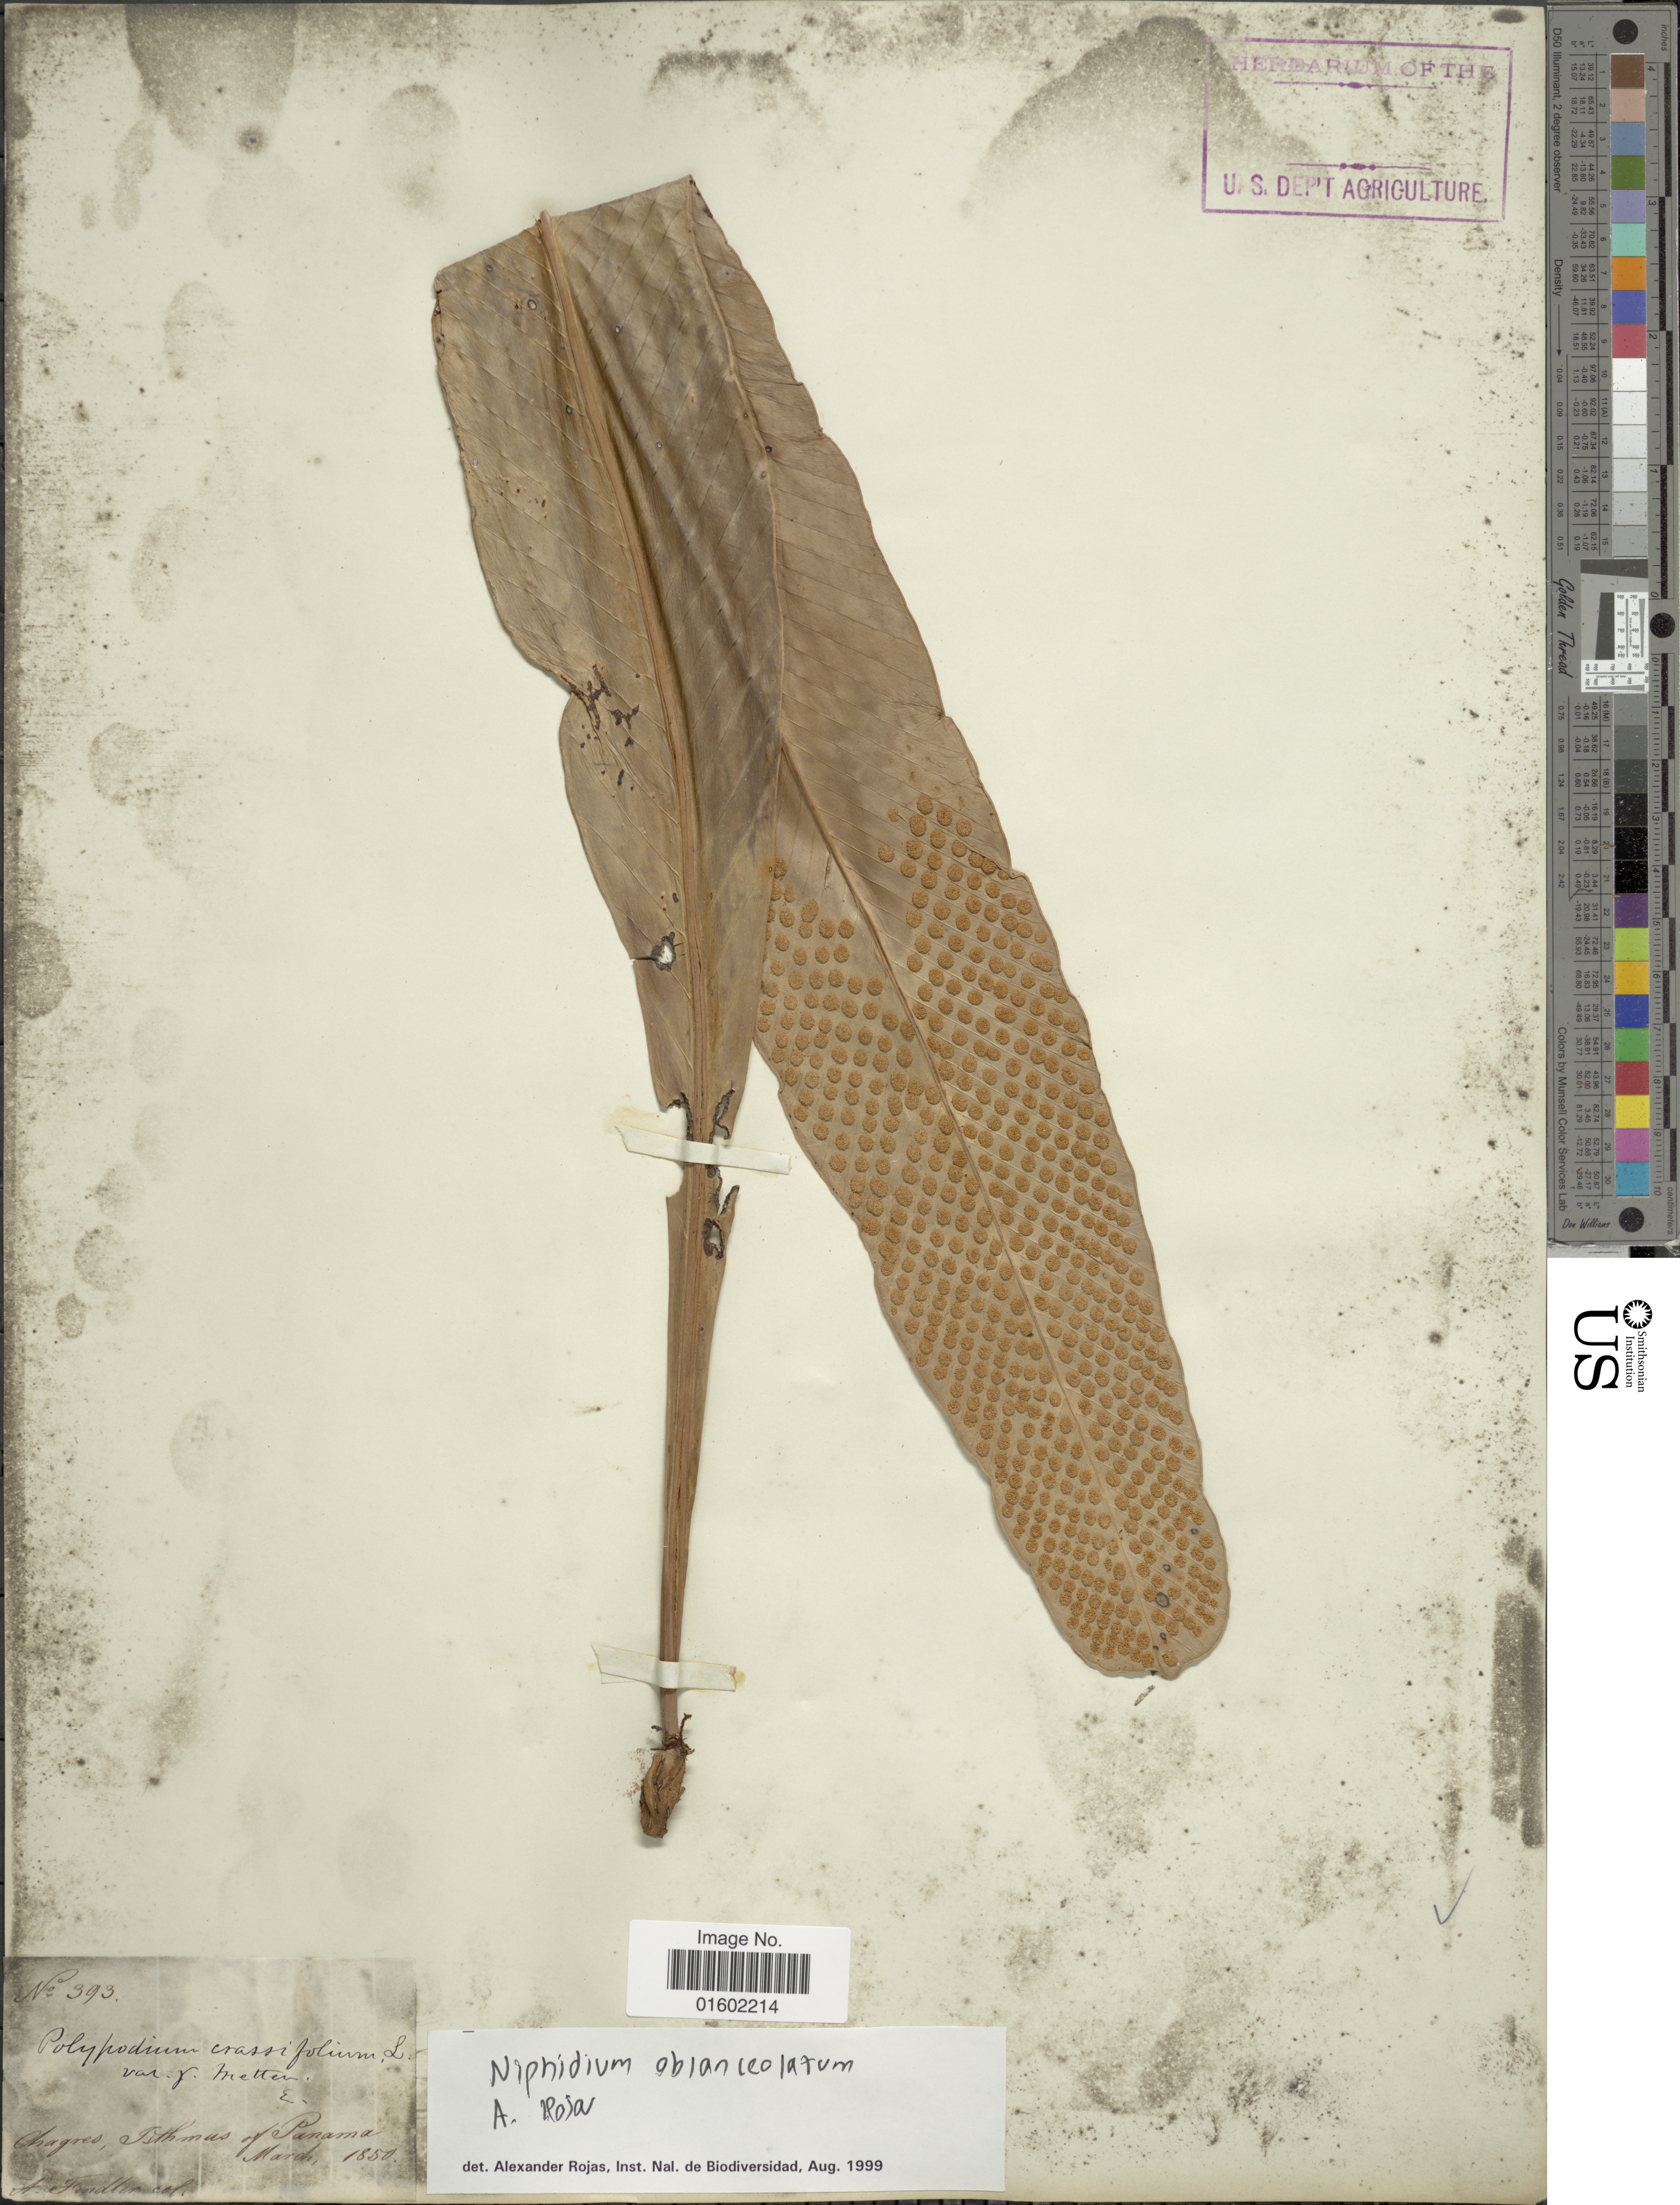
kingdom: Plantae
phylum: Tracheophyta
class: Polypodiopsida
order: Polypodiales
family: Polypodiaceae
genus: Niphidium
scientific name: Niphidium crassifolium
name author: (L.) Lellinger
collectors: A. Fendler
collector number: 393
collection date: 1850-03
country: Panama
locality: Chagres, Isthmus of Panama